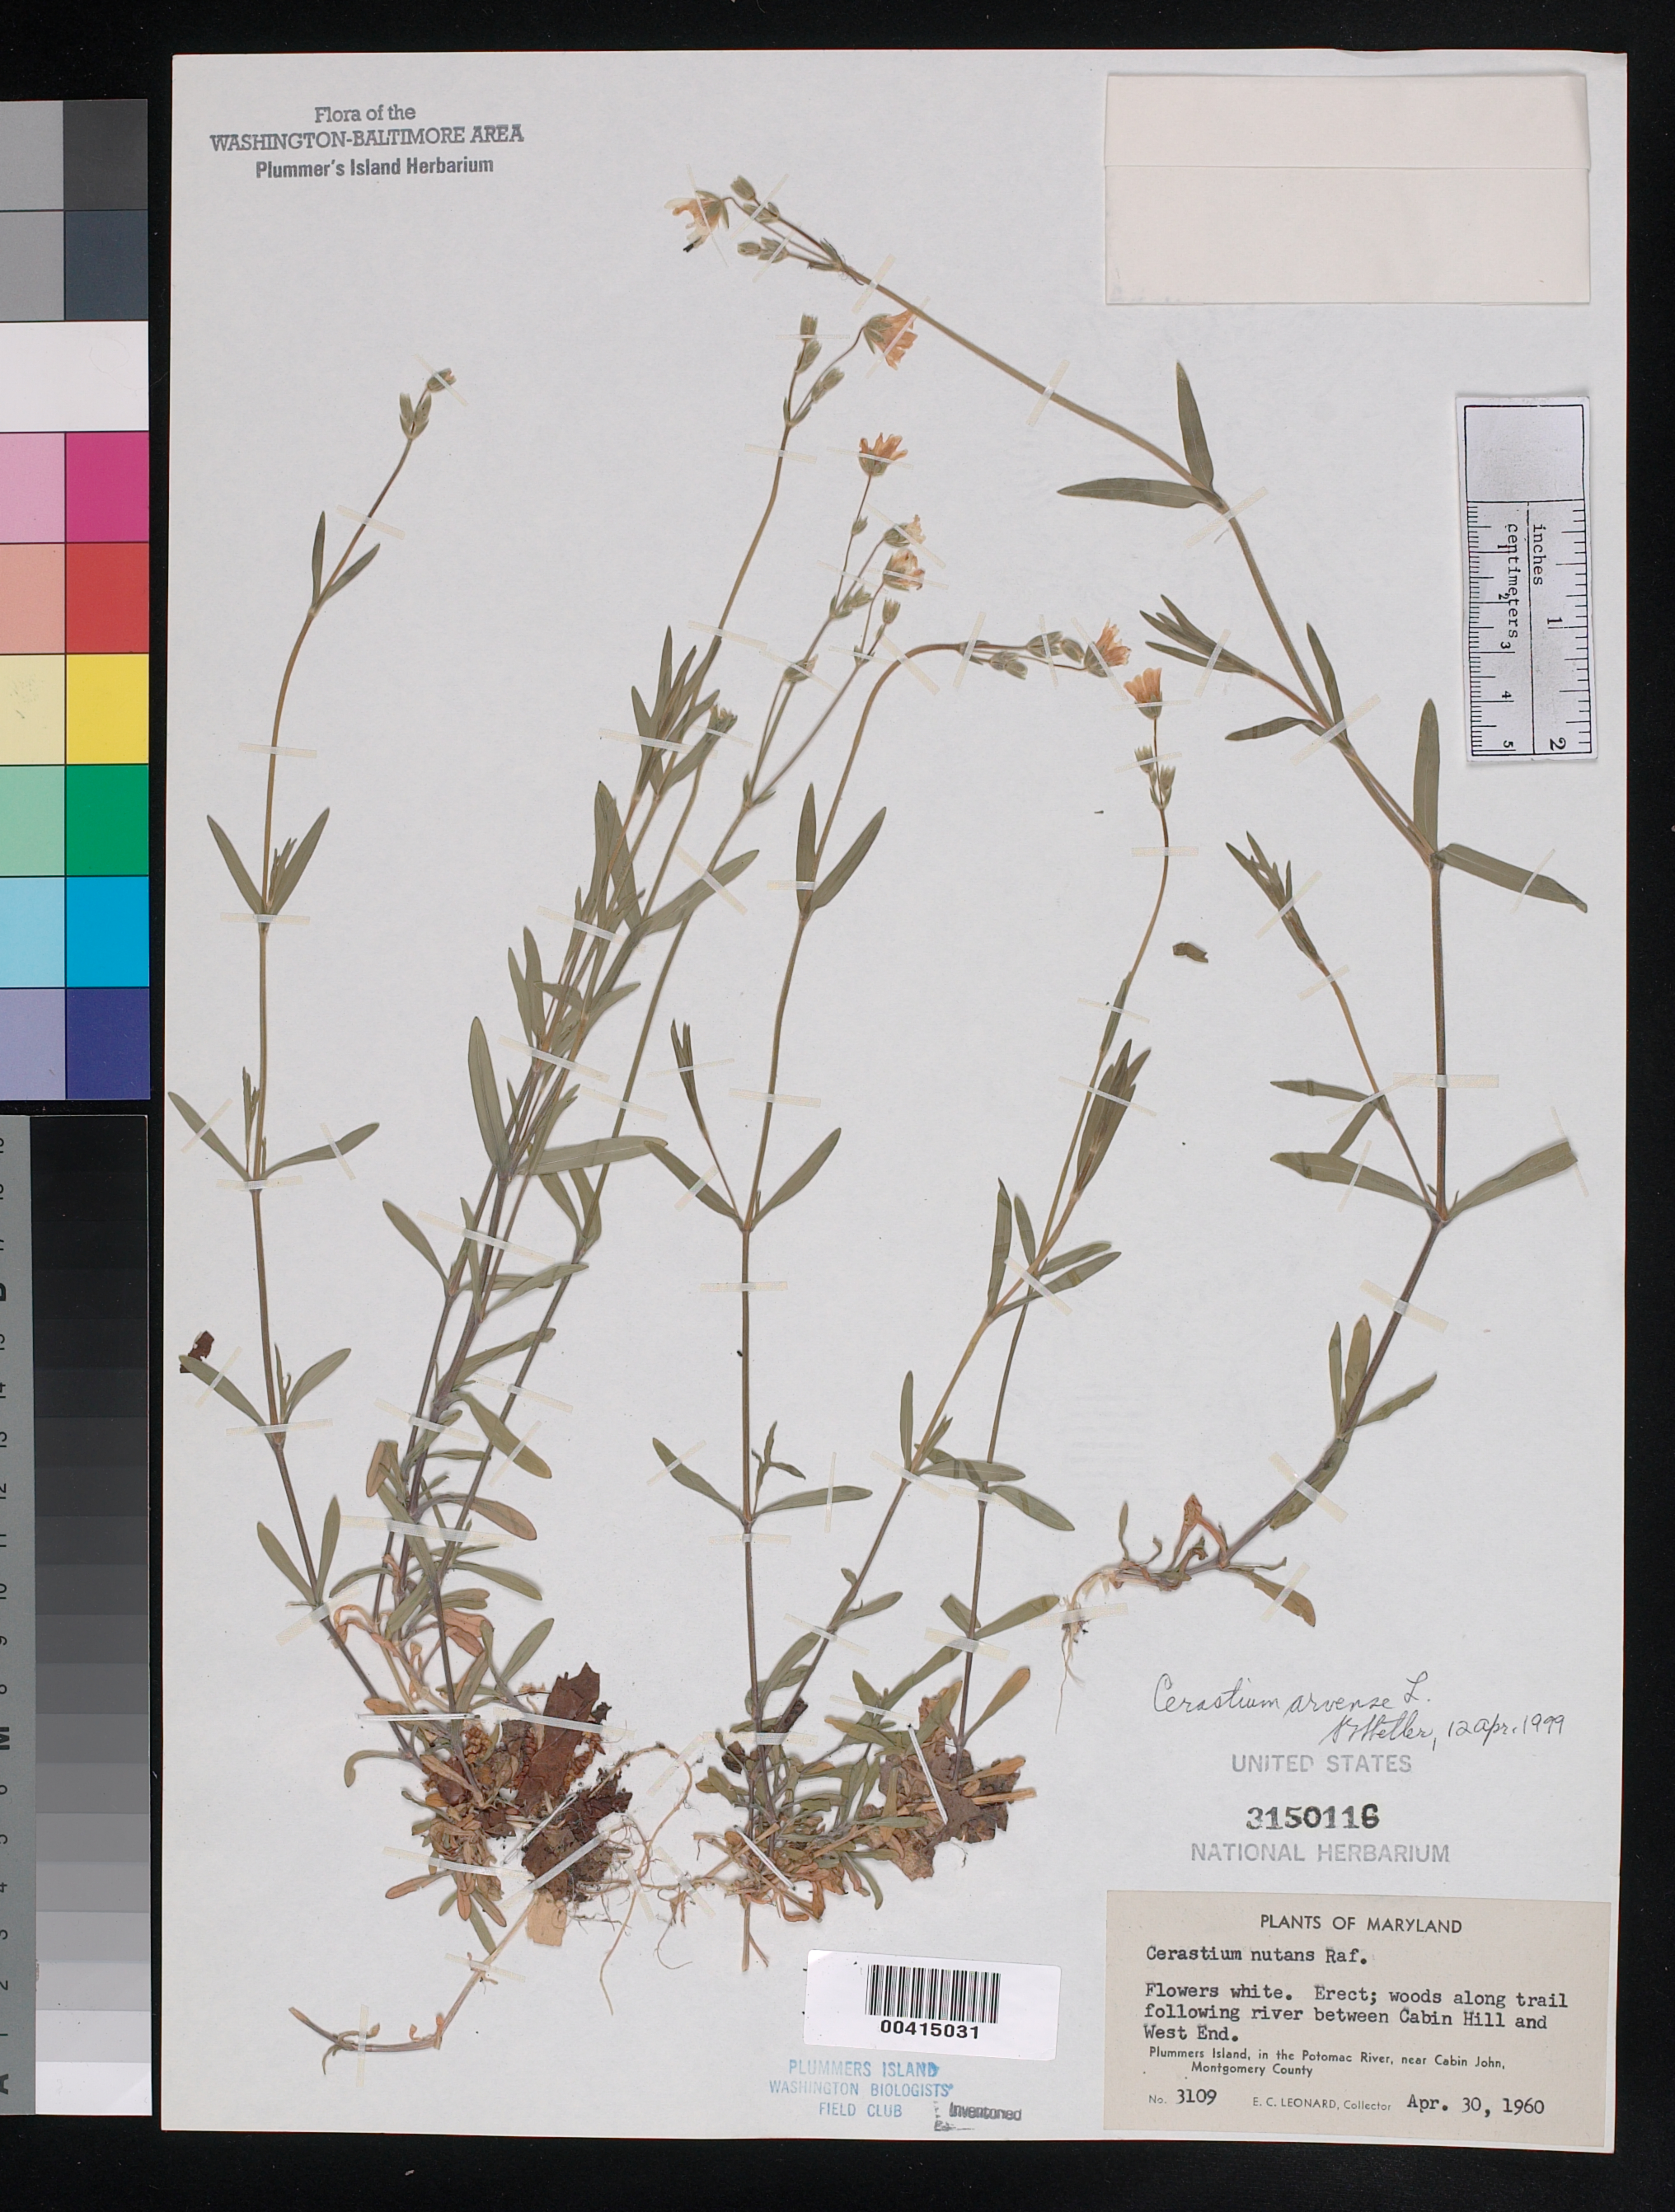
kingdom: Plantae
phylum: Tracheophyta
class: Magnoliopsida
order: Caryophyllales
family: Caryophyllaceae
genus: Cerastium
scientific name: Cerastium arvense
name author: L.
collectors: E. C. Leonard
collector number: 3109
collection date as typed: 30 Apr 1960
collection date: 1960-04-30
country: United States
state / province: Maryland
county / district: Montgomery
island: Plummers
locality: Plummer's Island; along trail following river between Cabin Hill and west end Plummers Island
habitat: Woods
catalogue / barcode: US 3150116